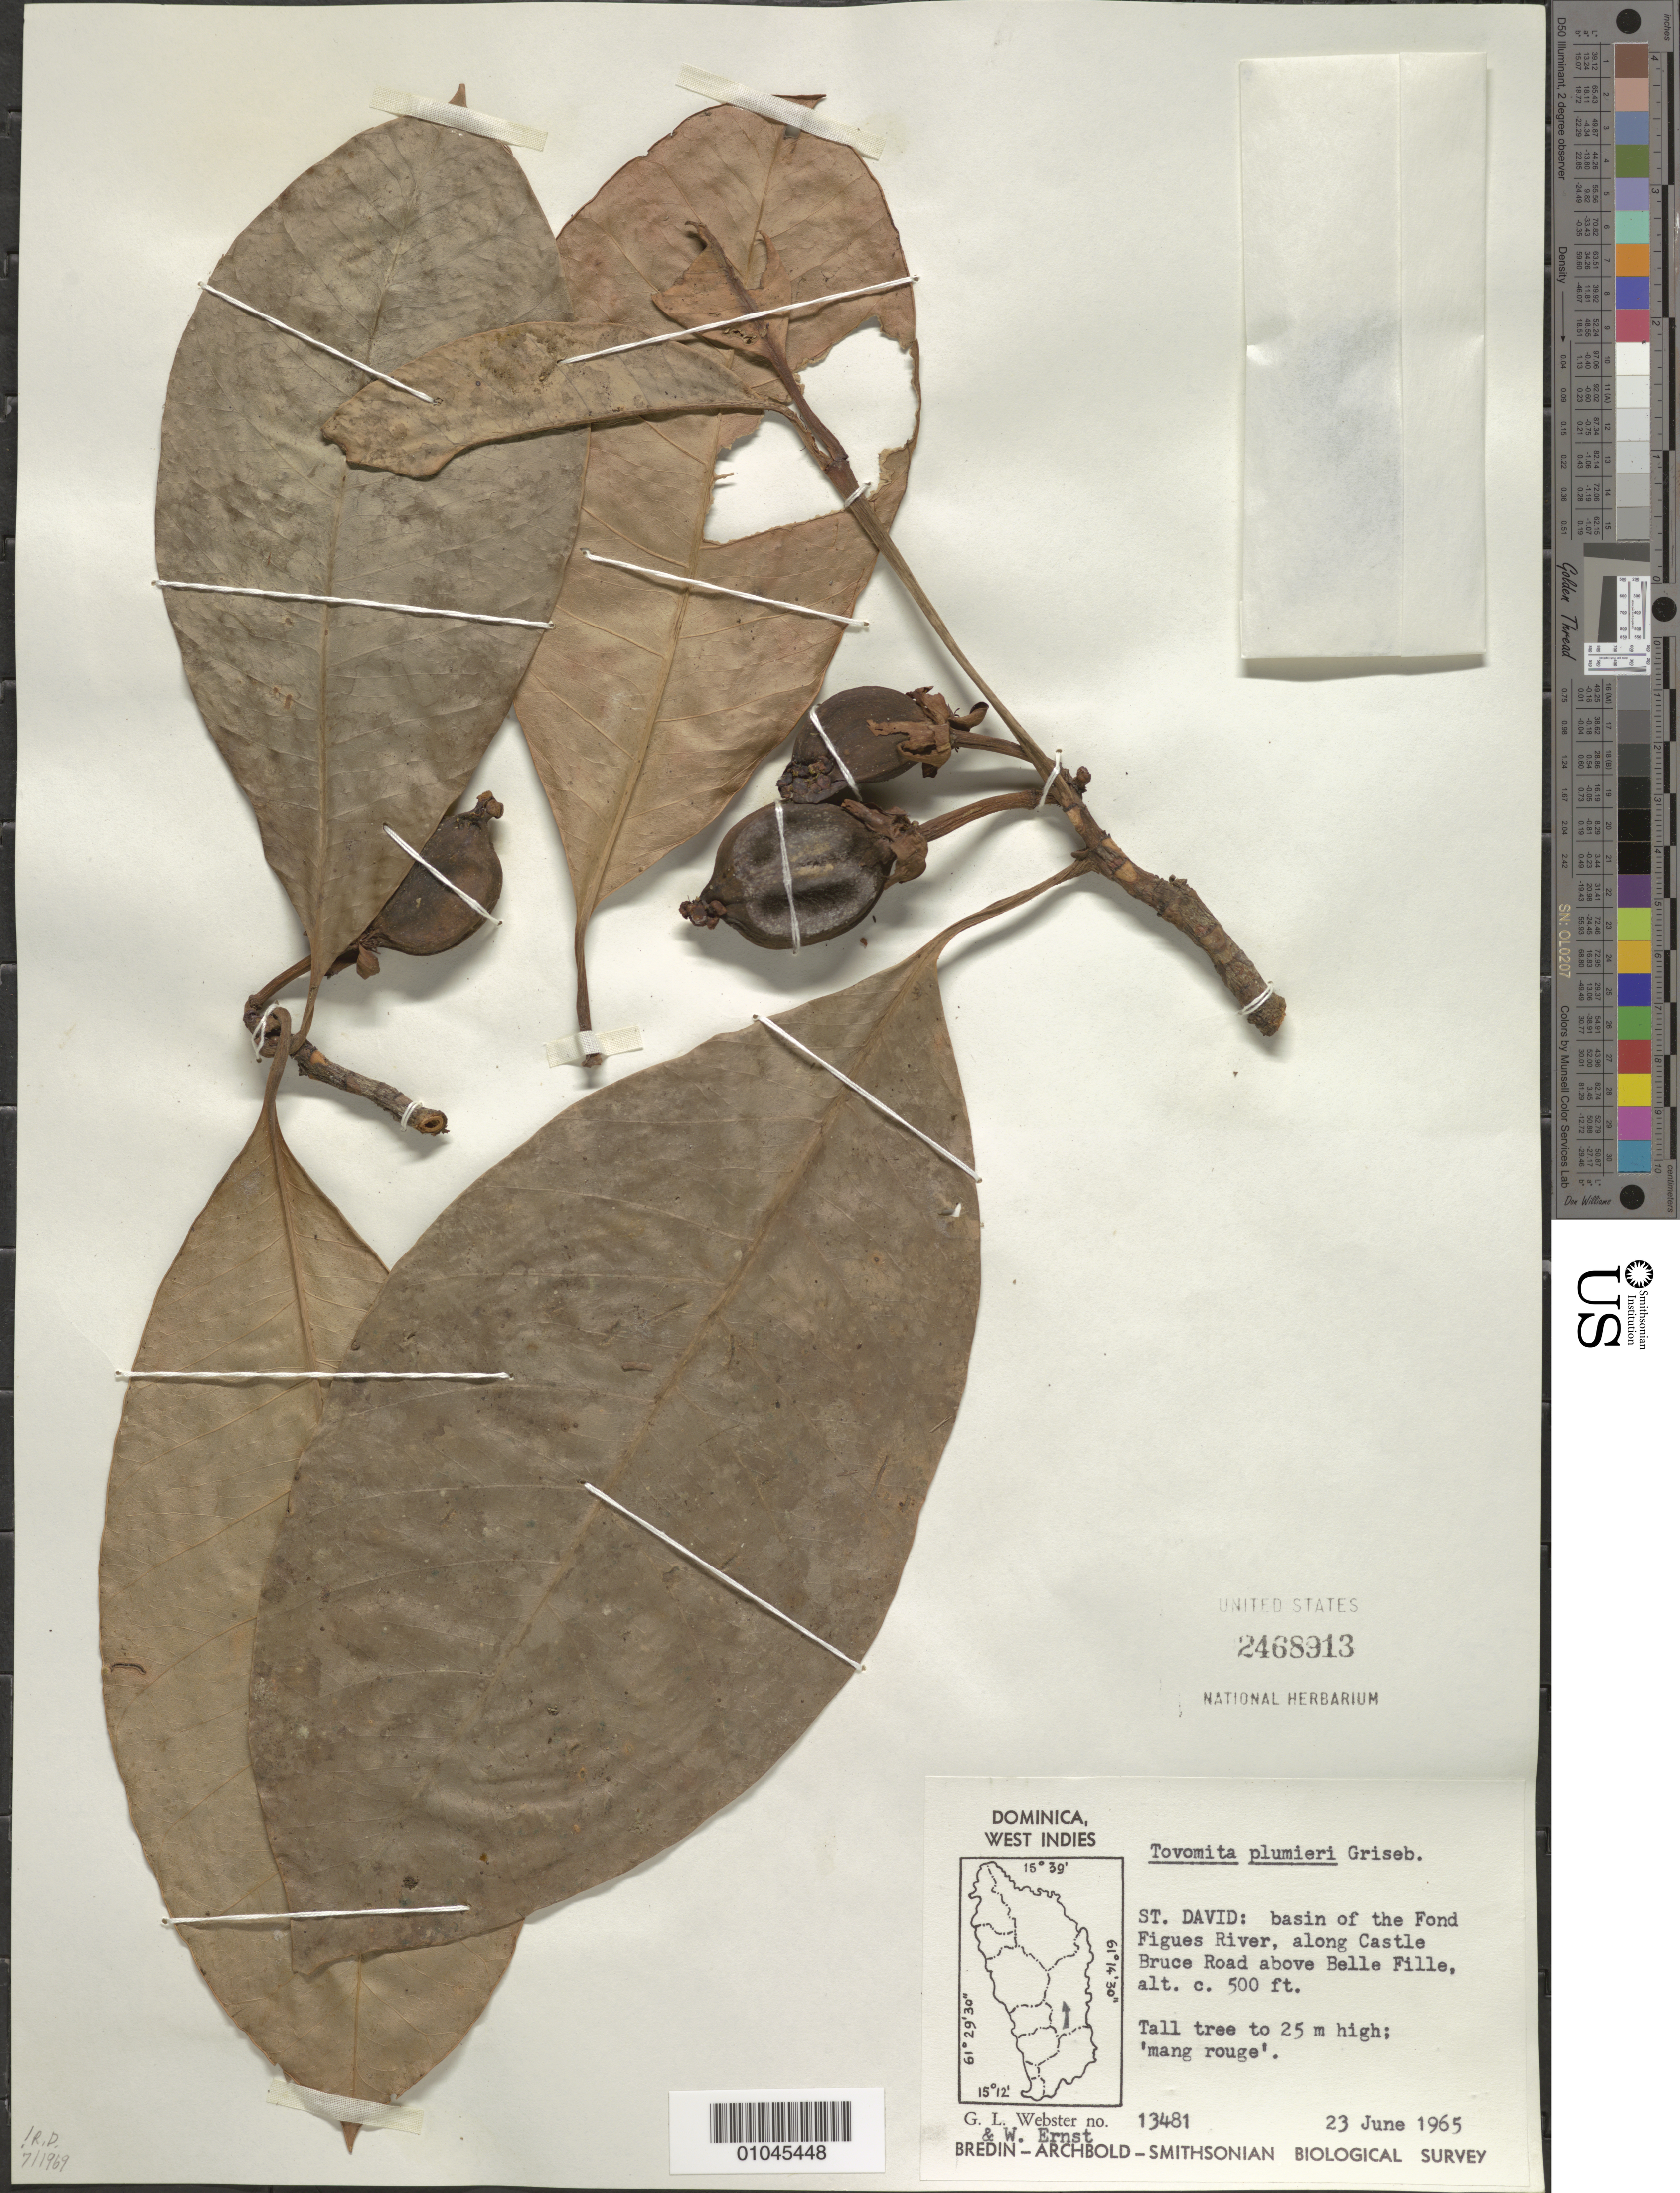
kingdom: Plantae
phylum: Tracheophyta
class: Magnoliopsida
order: Malpighiales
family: Clusiaceae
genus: Tovomita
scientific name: Tovomita plumieri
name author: Griseb.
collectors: G. L. Webster & W. R. Ernst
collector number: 13481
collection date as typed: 23 Jun 1965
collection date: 1965-06-23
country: Dominica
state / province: St. David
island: Dominica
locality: St. David: basin of the Fond Figues River, along Castle Bruce Road above Belle Fille,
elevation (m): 152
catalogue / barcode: US 2468913